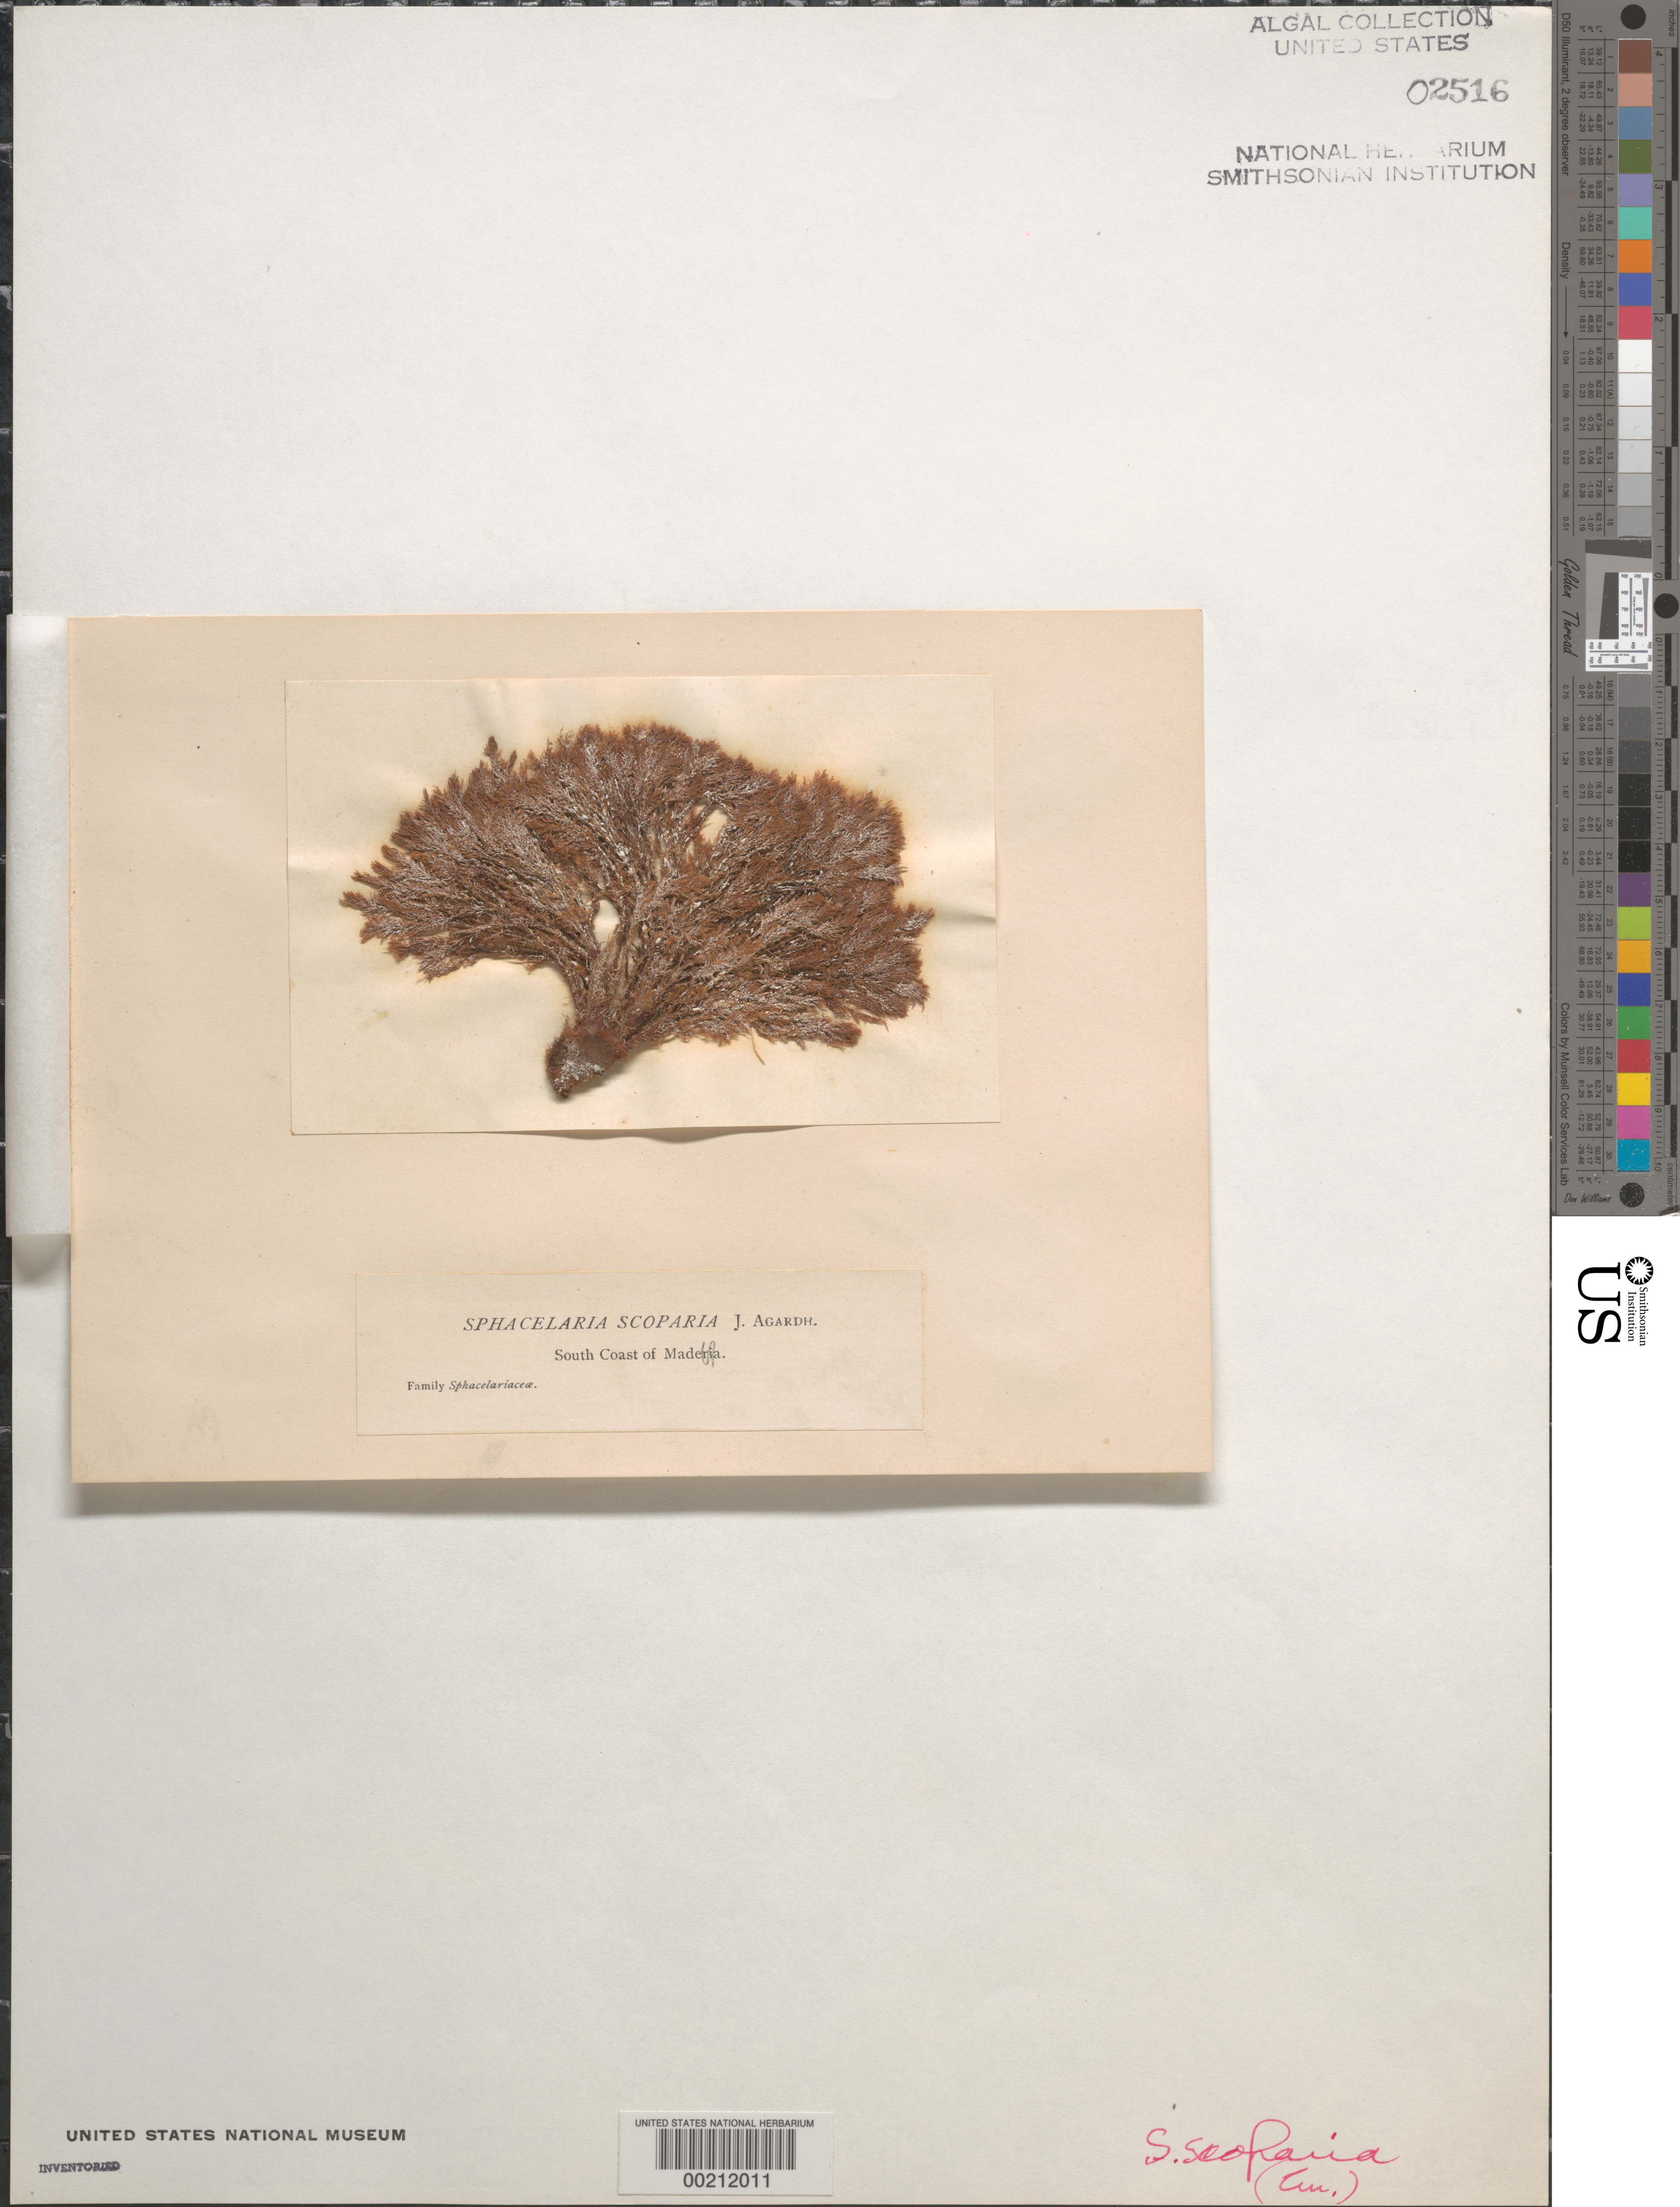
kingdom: Chromista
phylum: Ochrophyta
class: Phaeophyceae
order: Sphacelariales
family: Stypocaulaceae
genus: Halopteris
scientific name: Halopteris scoparia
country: Portugal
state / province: Madeira (Aut. Reg.)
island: Madeira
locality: South coast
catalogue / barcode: US 2516